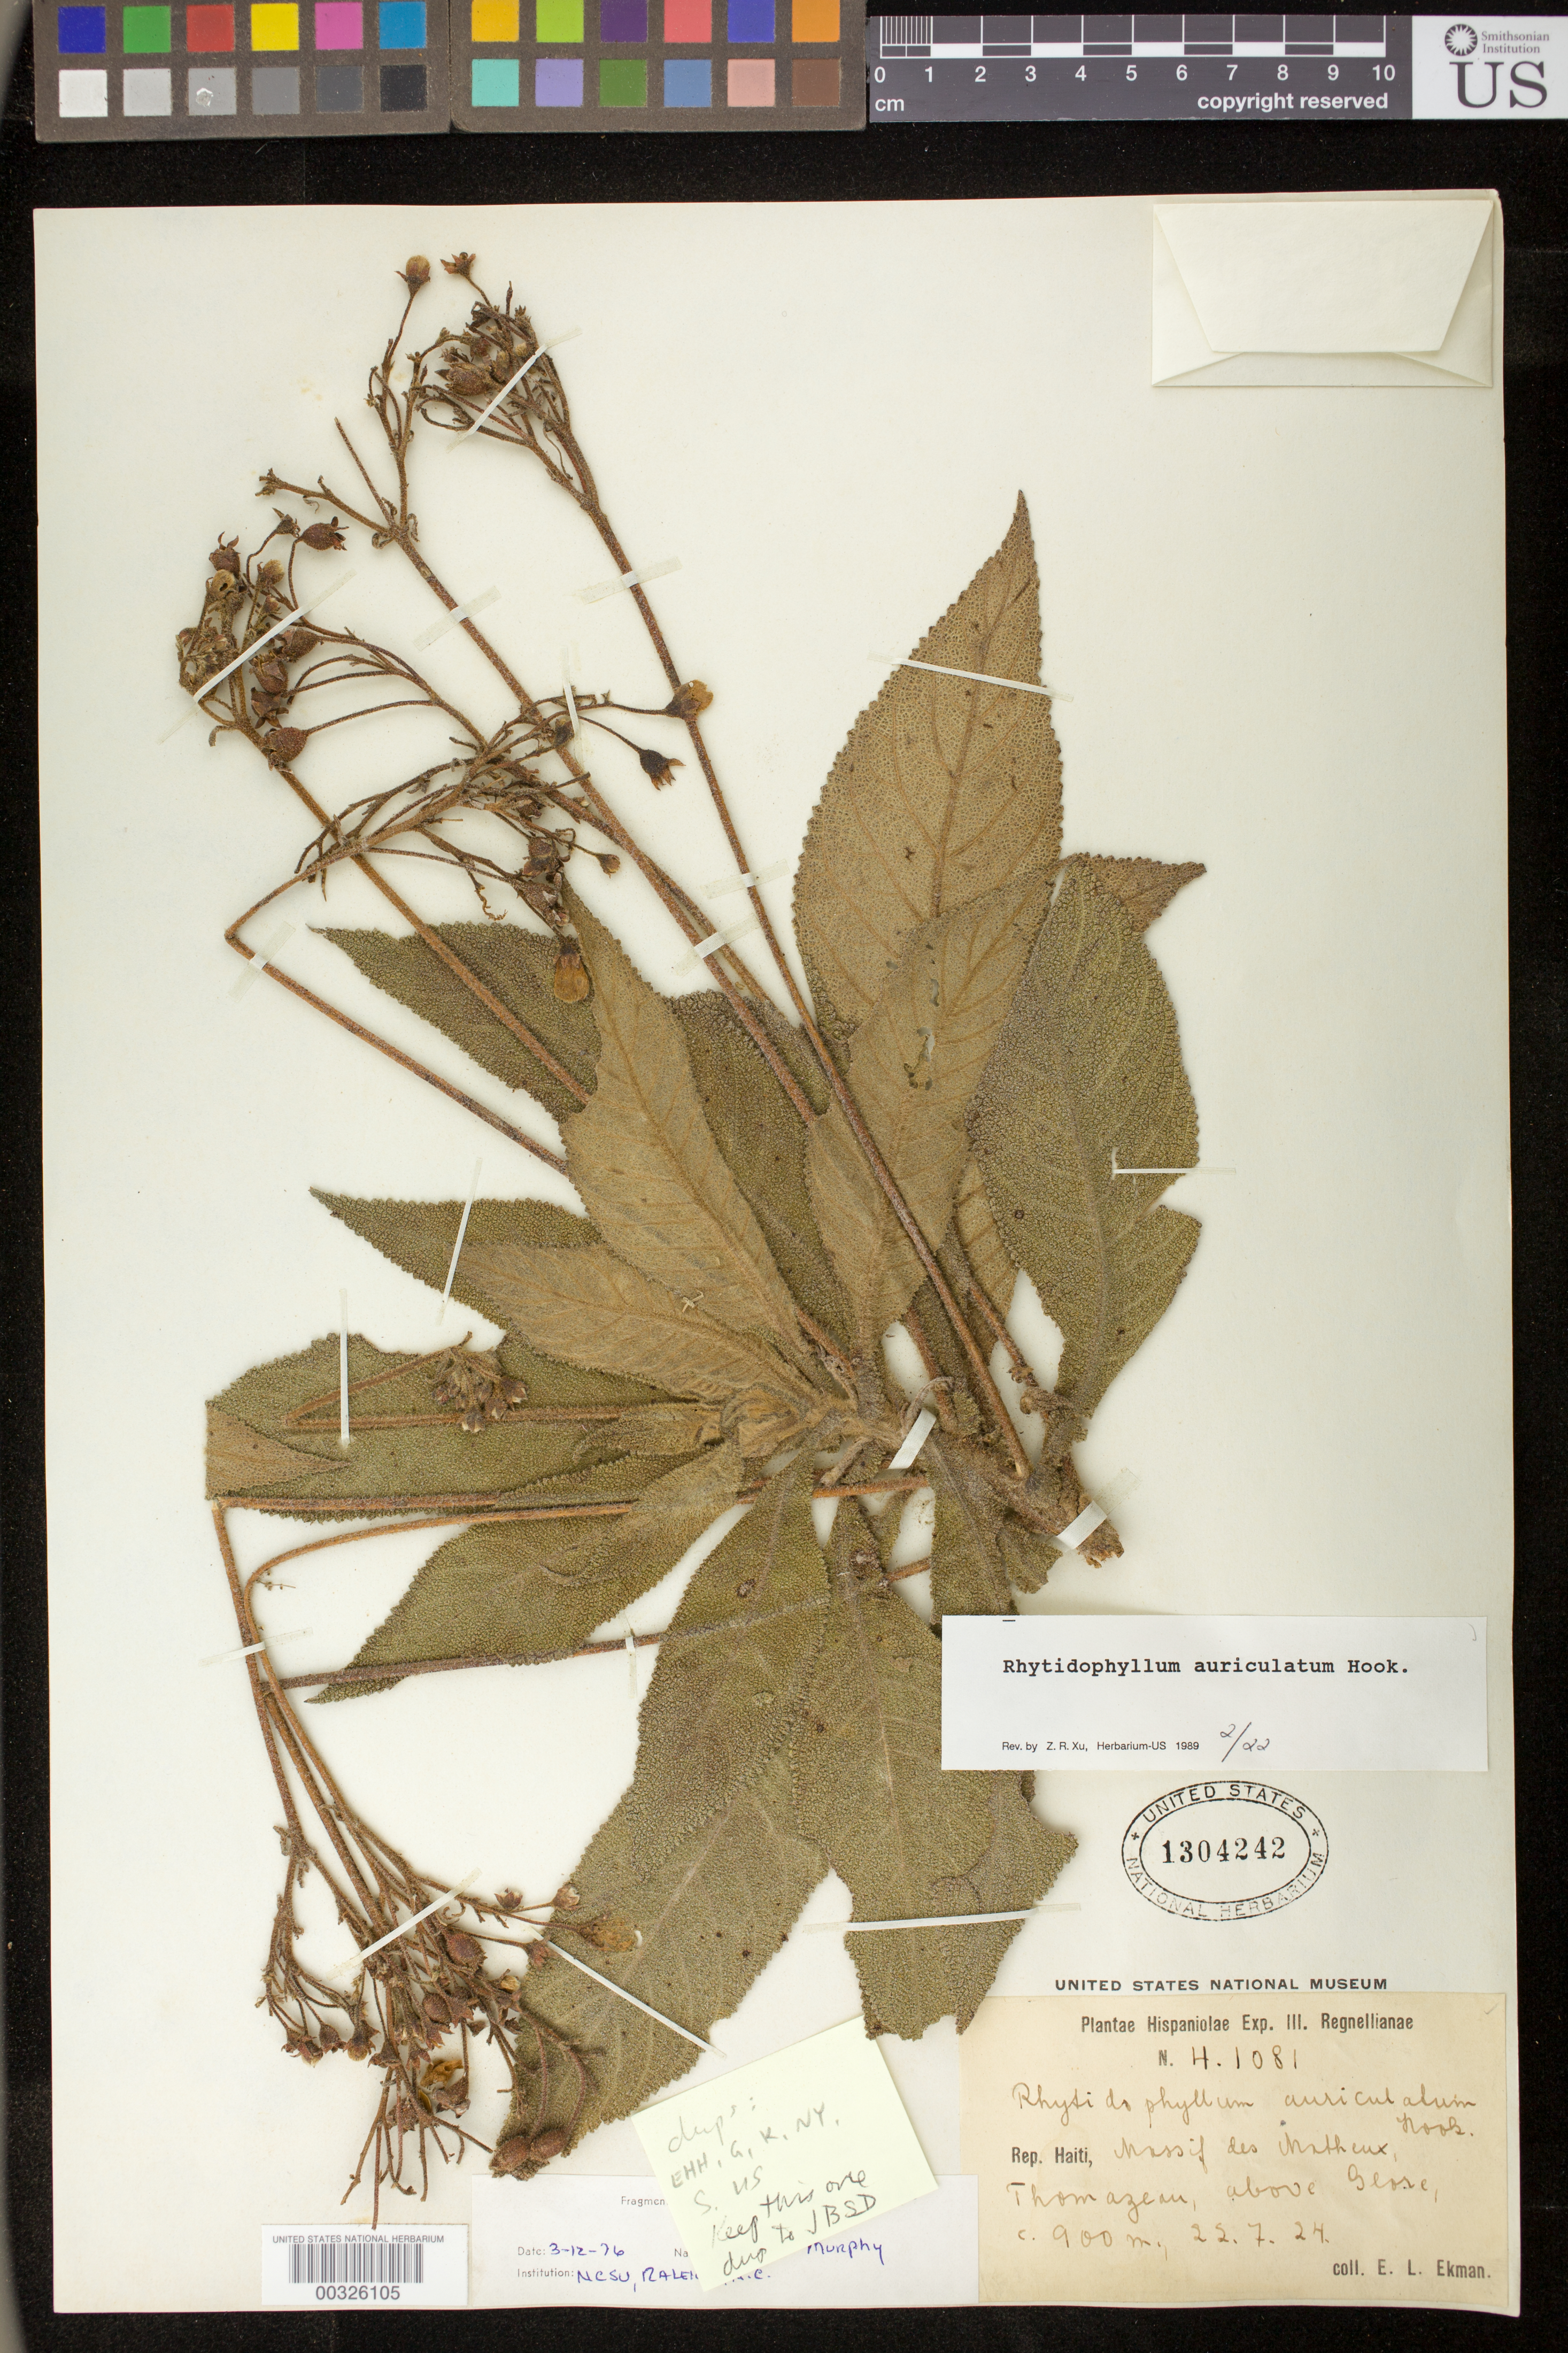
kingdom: Plantae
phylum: Tracheophyta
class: Magnoliopsida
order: Lamiales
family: Gesneriaceae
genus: Rhytidophyllum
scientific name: Rhytidophyllum auriculatum var. angustatum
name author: Urb.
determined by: Skog, Laurence E.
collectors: E. L. Ekman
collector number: H 1081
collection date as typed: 22 Jul 1924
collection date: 1924-07-22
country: Haiti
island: Hispaniola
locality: Massif des Matheux, Thomazeau, above Glore [from US sheet; another sheet, from notecard: "Montagnes du Trou d'Eau, hills N of Glare, on Etang Saumâtre, on top of limestone"]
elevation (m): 900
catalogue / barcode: US 1304242